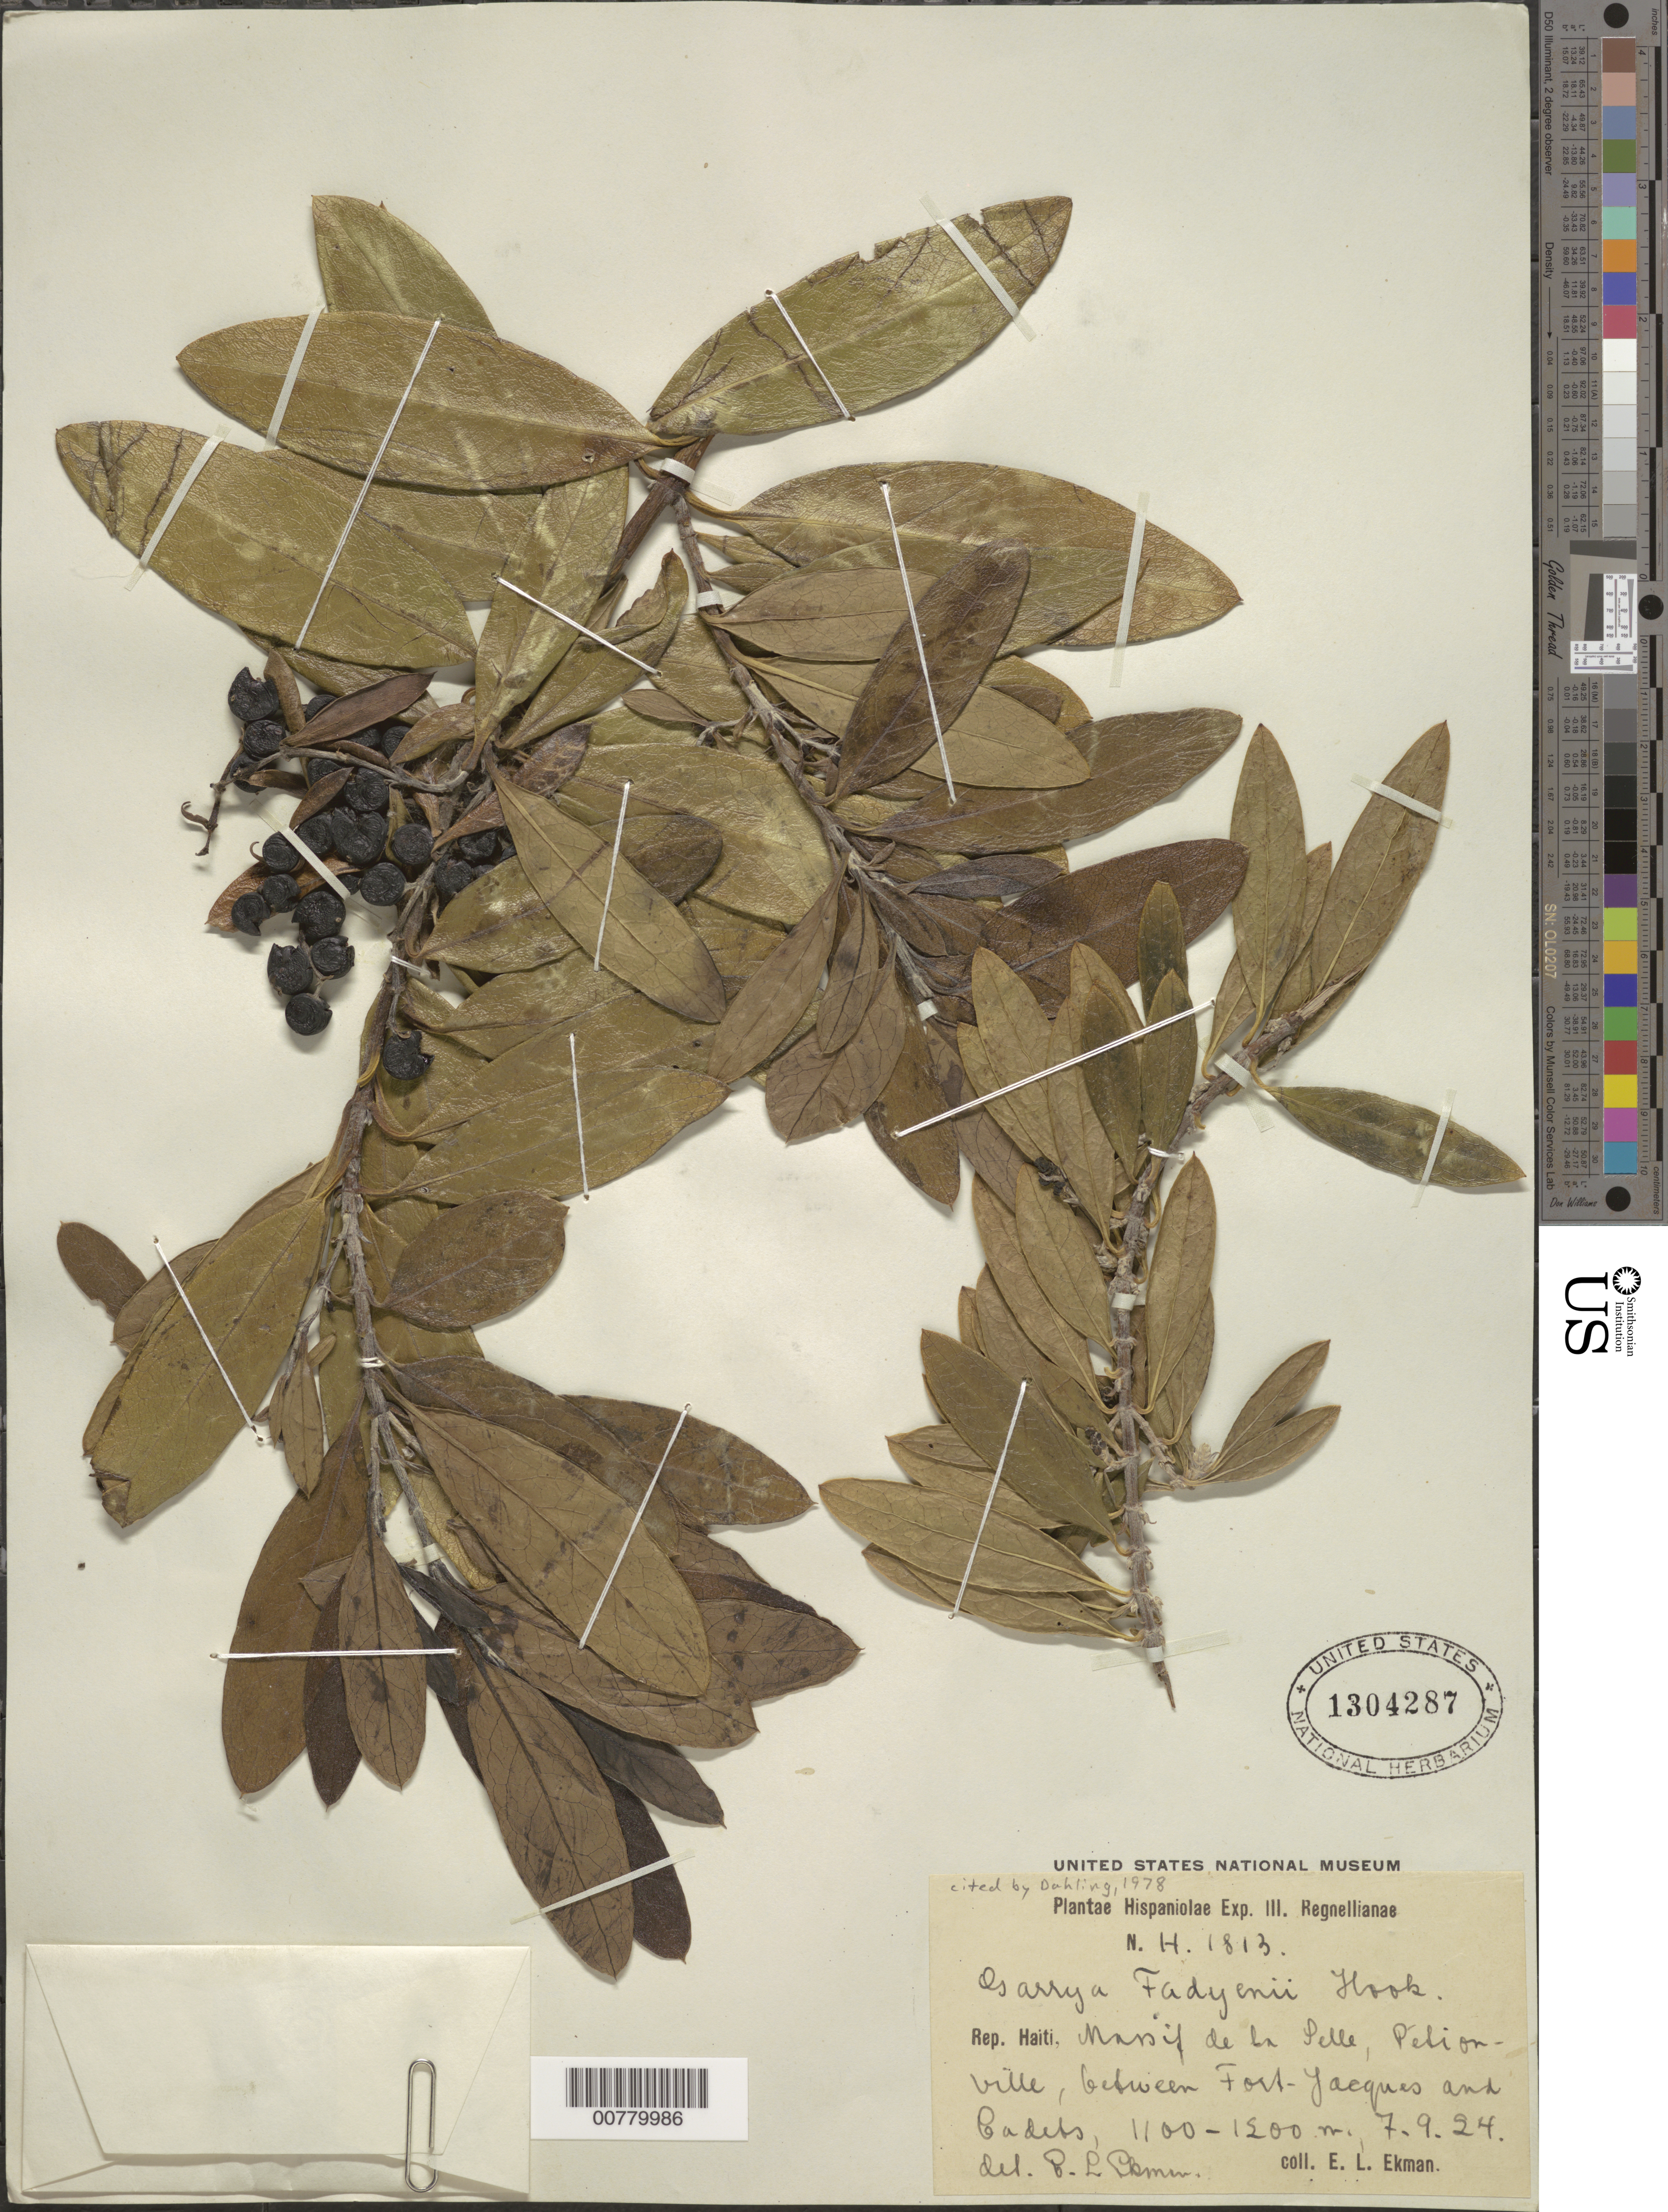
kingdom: Plantae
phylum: Tracheophyta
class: Magnoliopsida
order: Garryales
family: Garryaceae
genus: Garrya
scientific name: Garrya fadyenii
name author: Hook.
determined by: Dahling, --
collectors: E. L. Ekman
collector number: H 1813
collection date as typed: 07 Sep 1924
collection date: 1924-09-07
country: Haiti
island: Hispaniola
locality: Massif de la Selle, Pétionville, between Fort-Jaques and Cadets.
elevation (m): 1100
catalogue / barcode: US 1304287